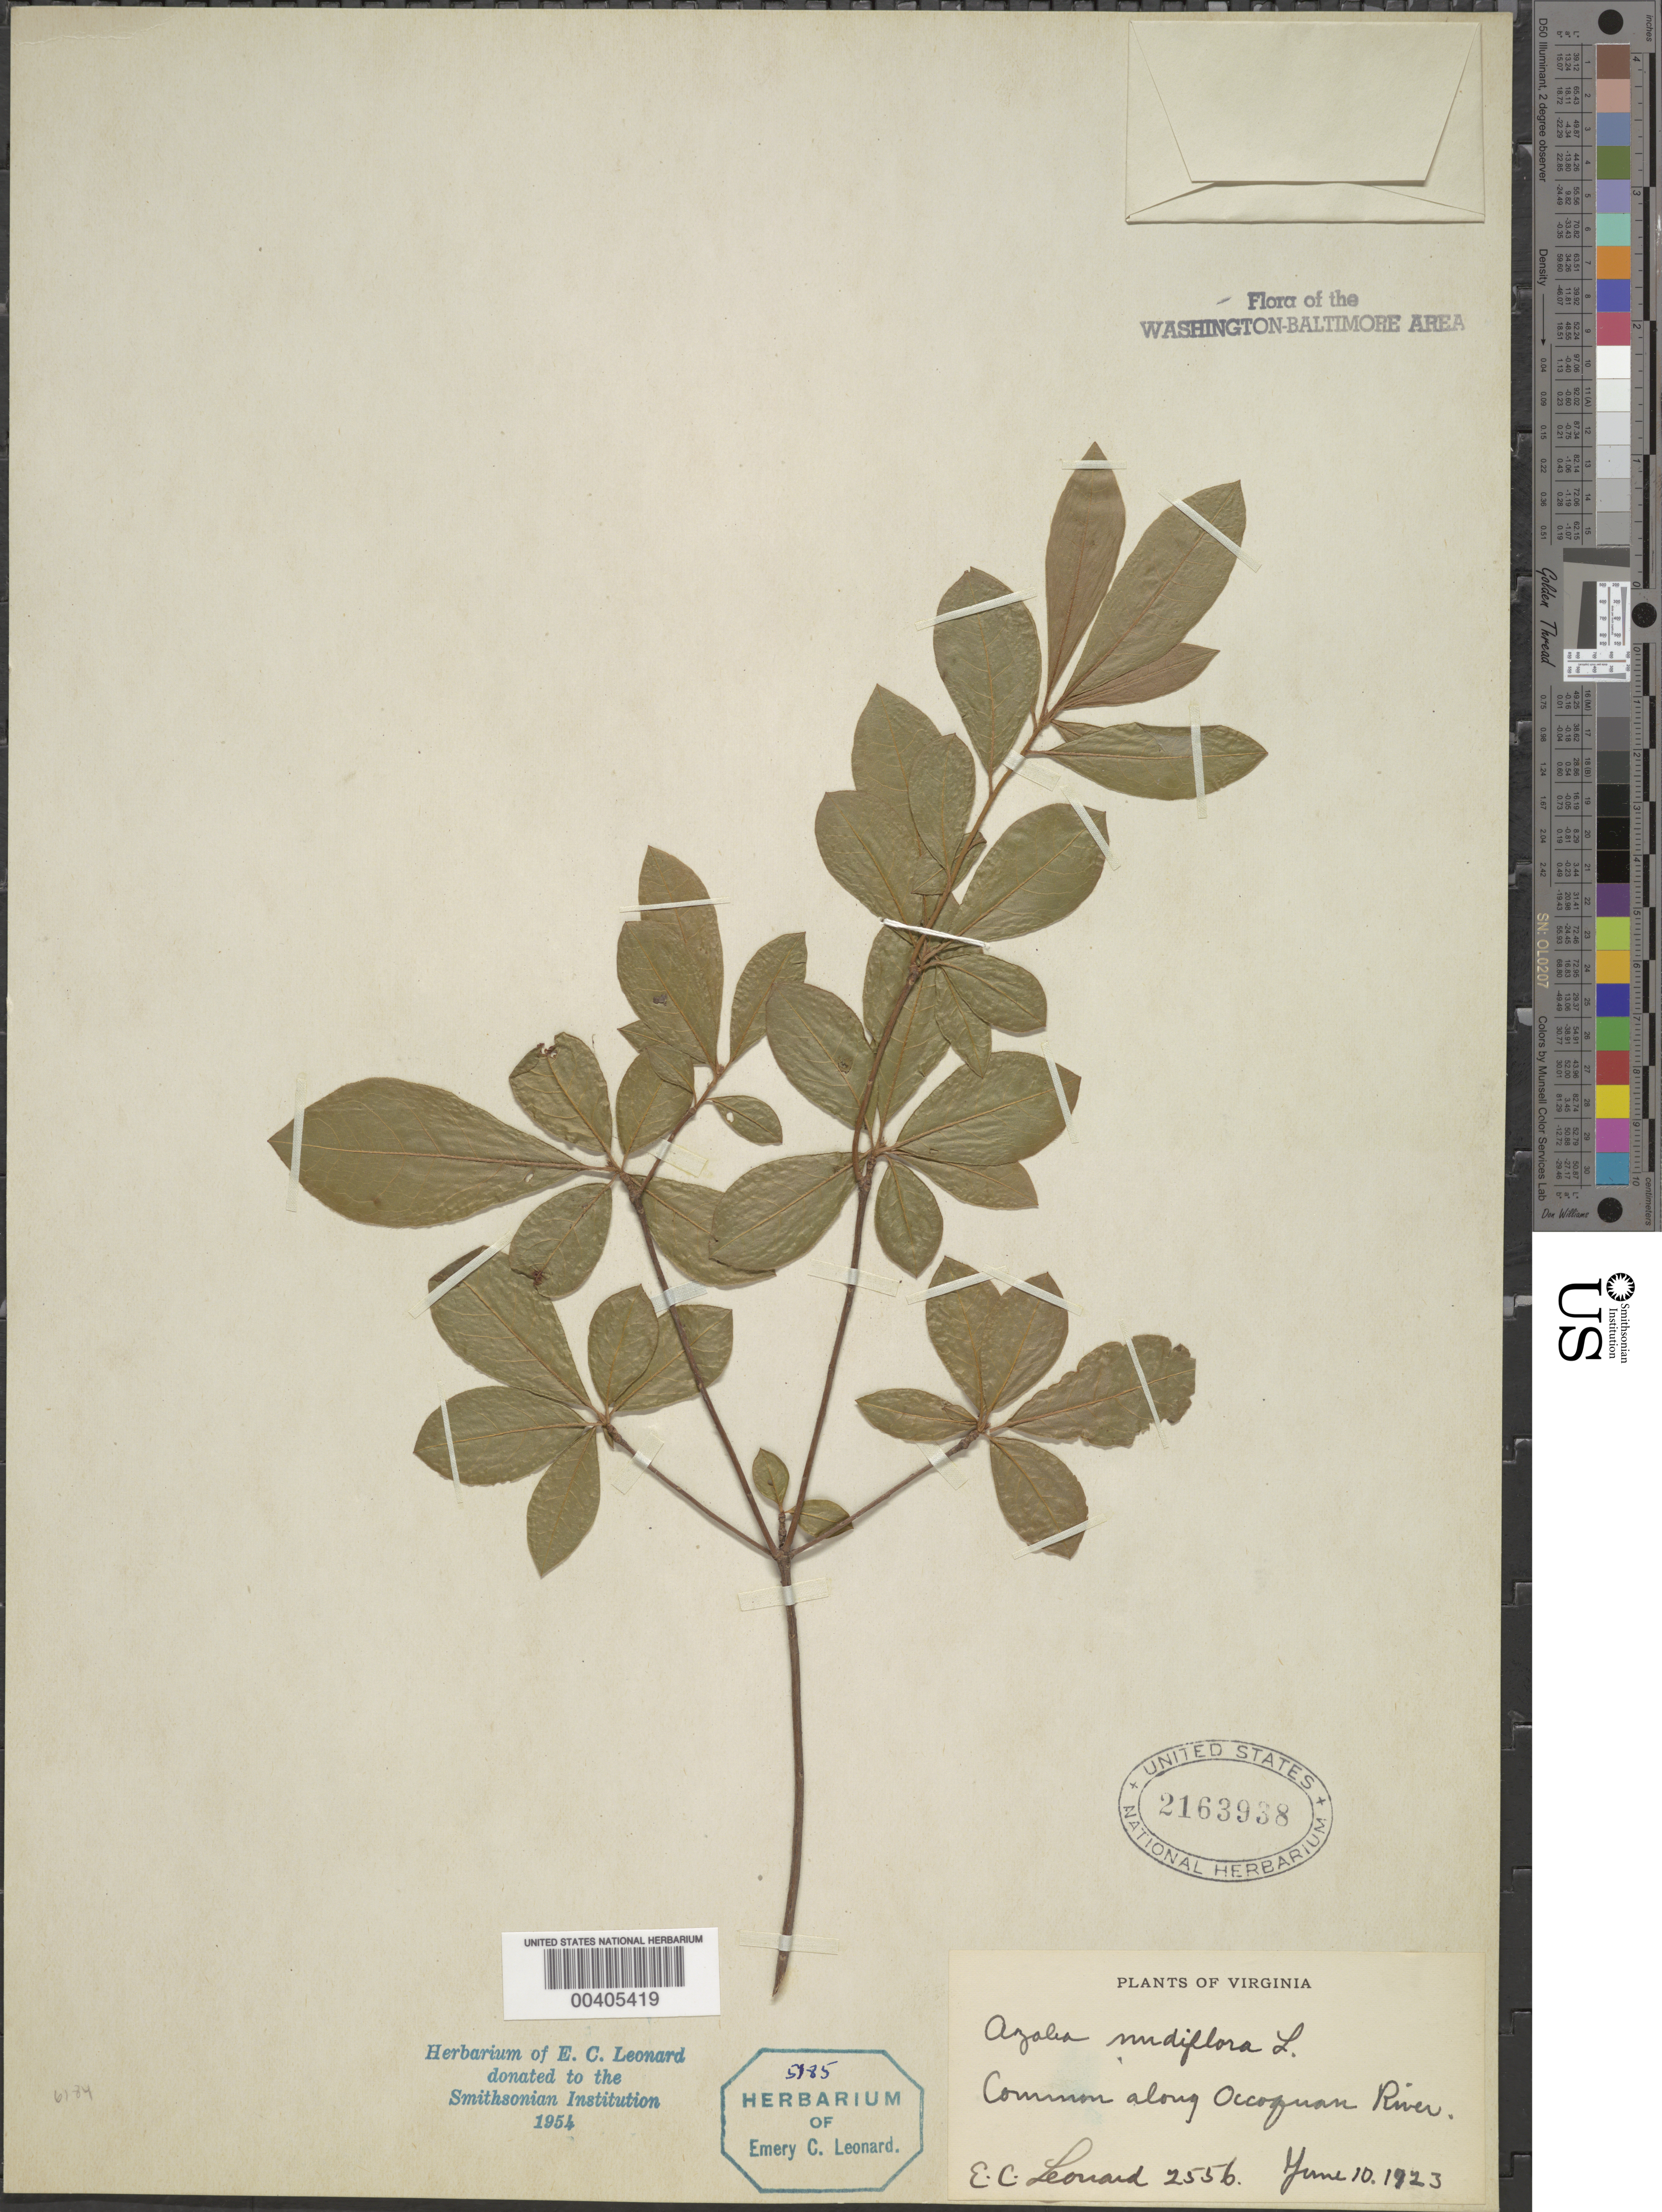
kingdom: Plantae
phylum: Tracheophyta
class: Magnoliopsida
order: Ericales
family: Ericaceae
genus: Rhododendron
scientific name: Rhododendron periclymenoides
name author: (Michx.) Shinners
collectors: E. C. Leonard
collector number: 2556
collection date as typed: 10 Jun 1923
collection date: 1923-06-10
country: United States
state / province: Virginia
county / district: Fairfax / Prince William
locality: Occoquan River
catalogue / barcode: US 2163938